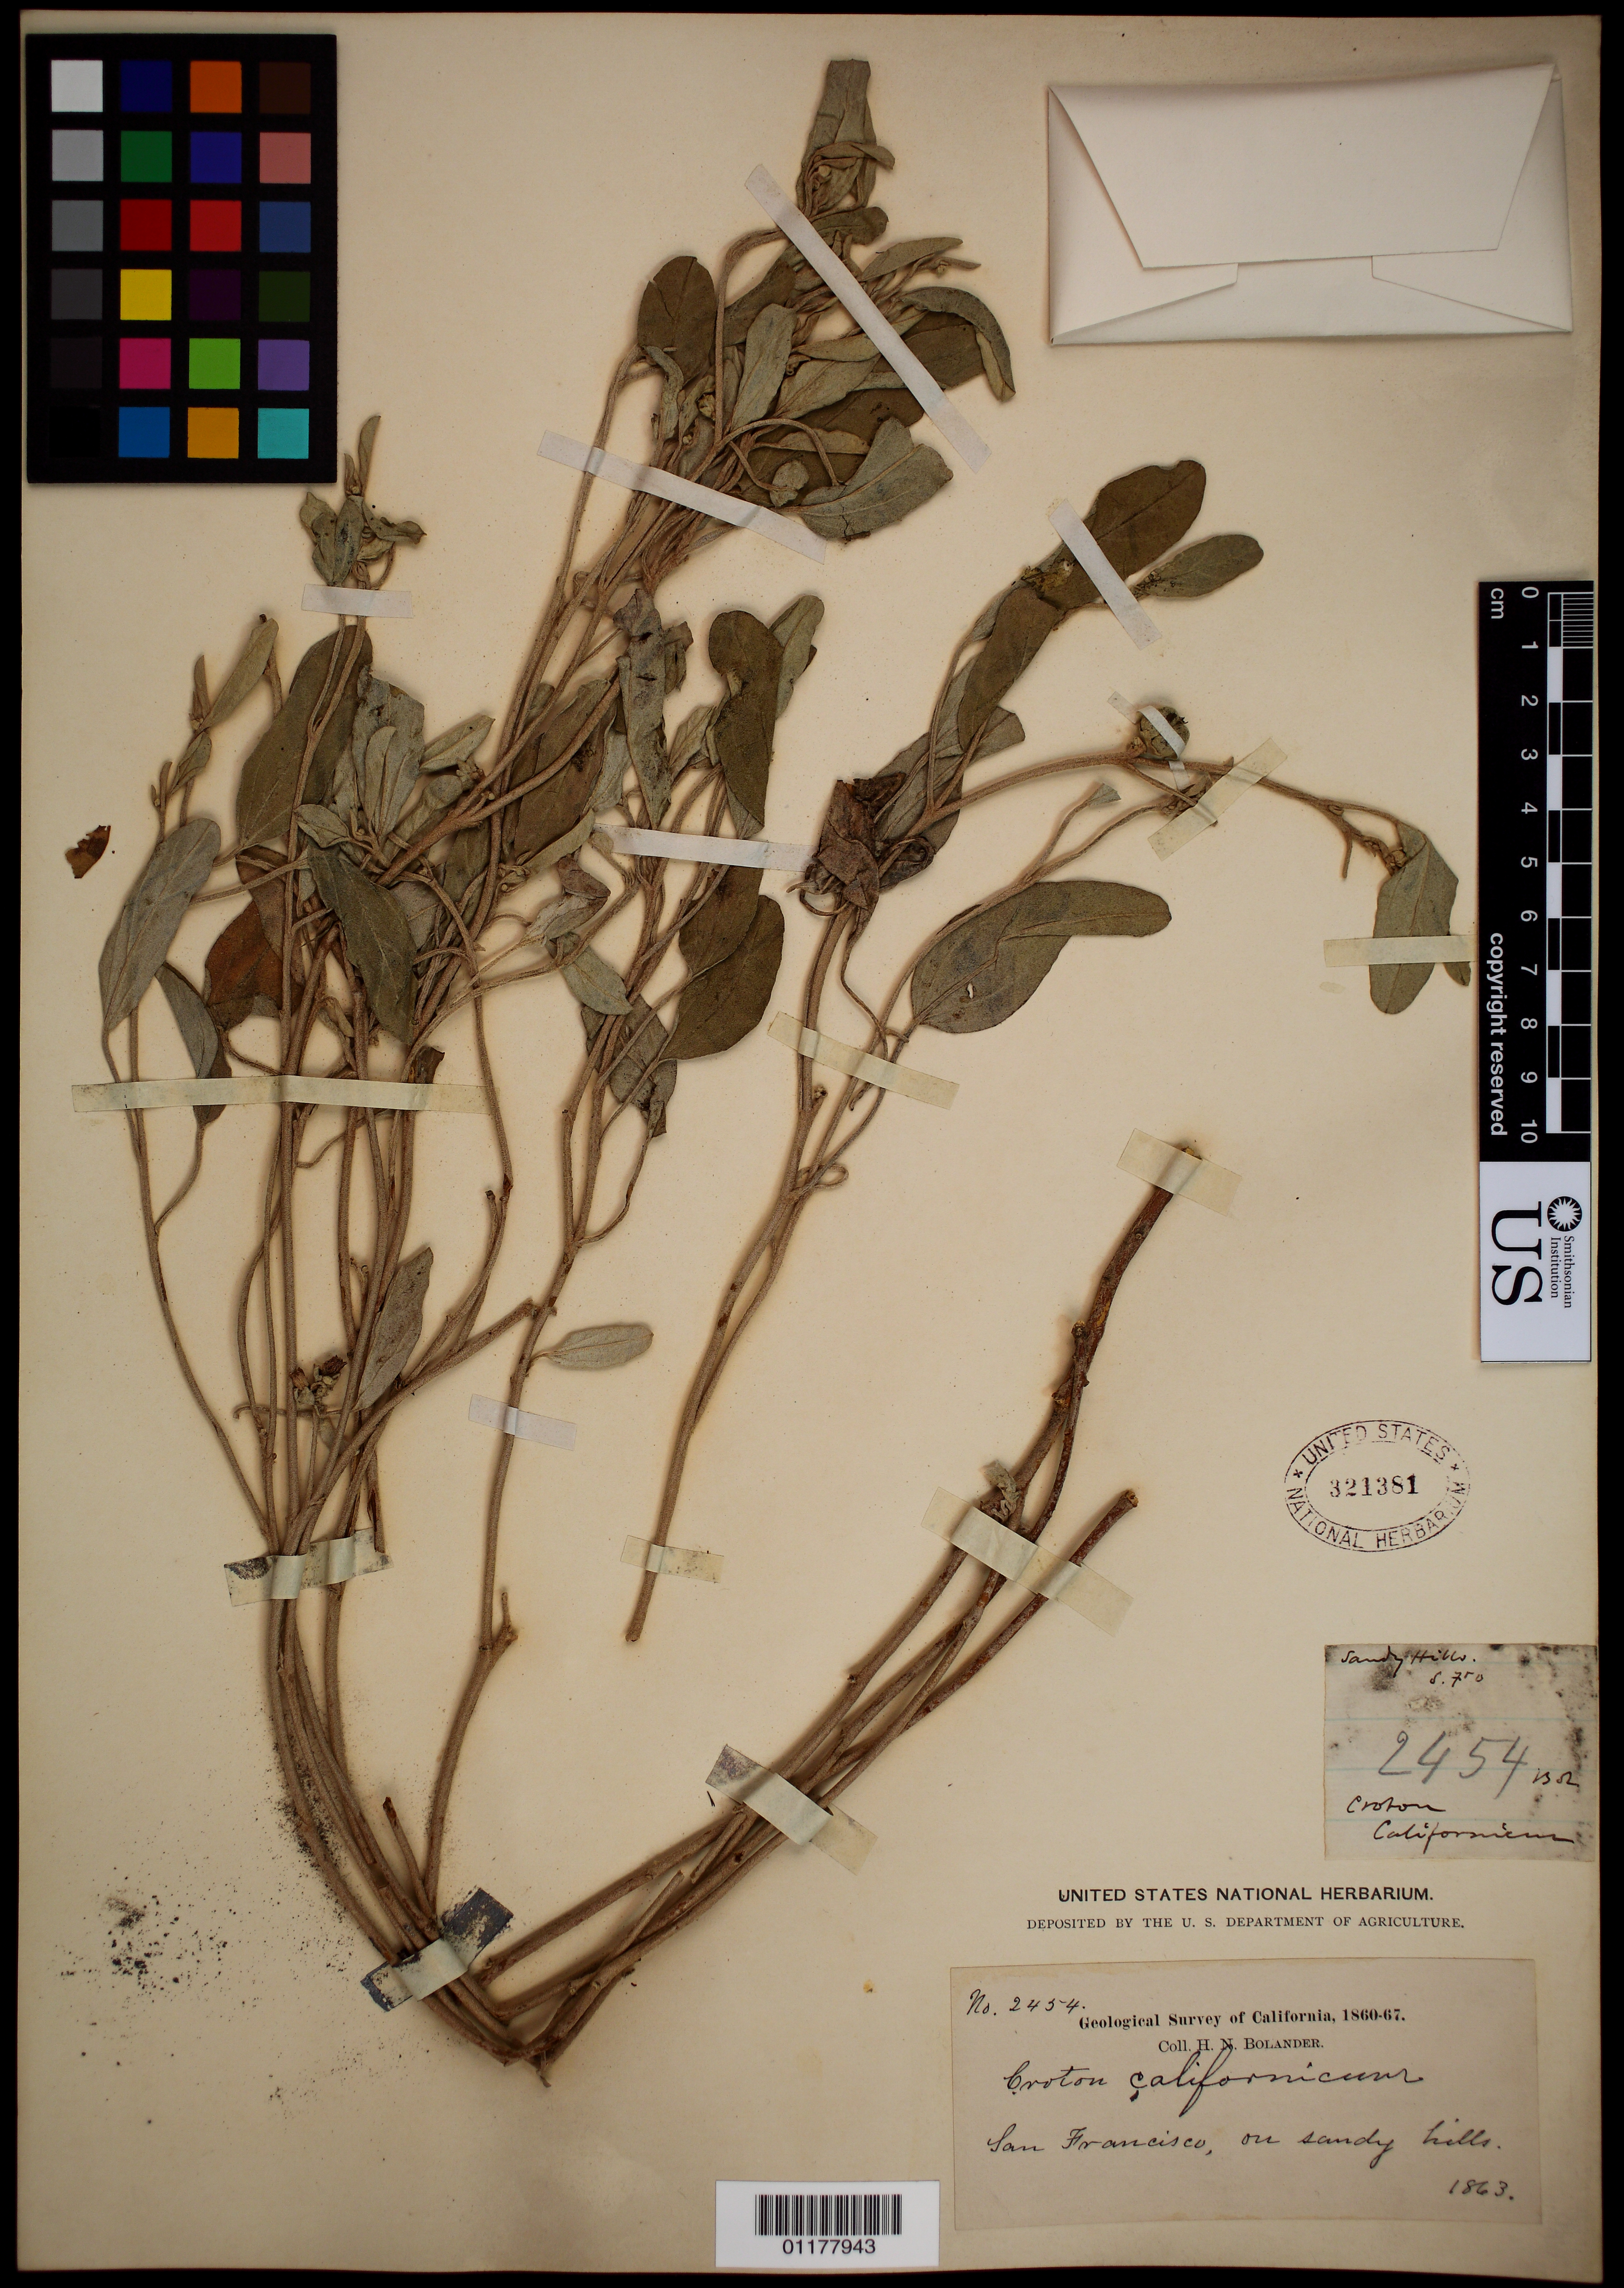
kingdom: Plantae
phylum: Tracheophyta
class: Magnoliopsida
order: Malpighiales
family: Euphorbiaceae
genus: Croton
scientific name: Croton californicus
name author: Müll. Arg.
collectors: H. Bolander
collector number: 2454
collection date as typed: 1863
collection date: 1863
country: United States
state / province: California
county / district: San Francisco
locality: San Francisco, on sandy hills.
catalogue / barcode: US 321381